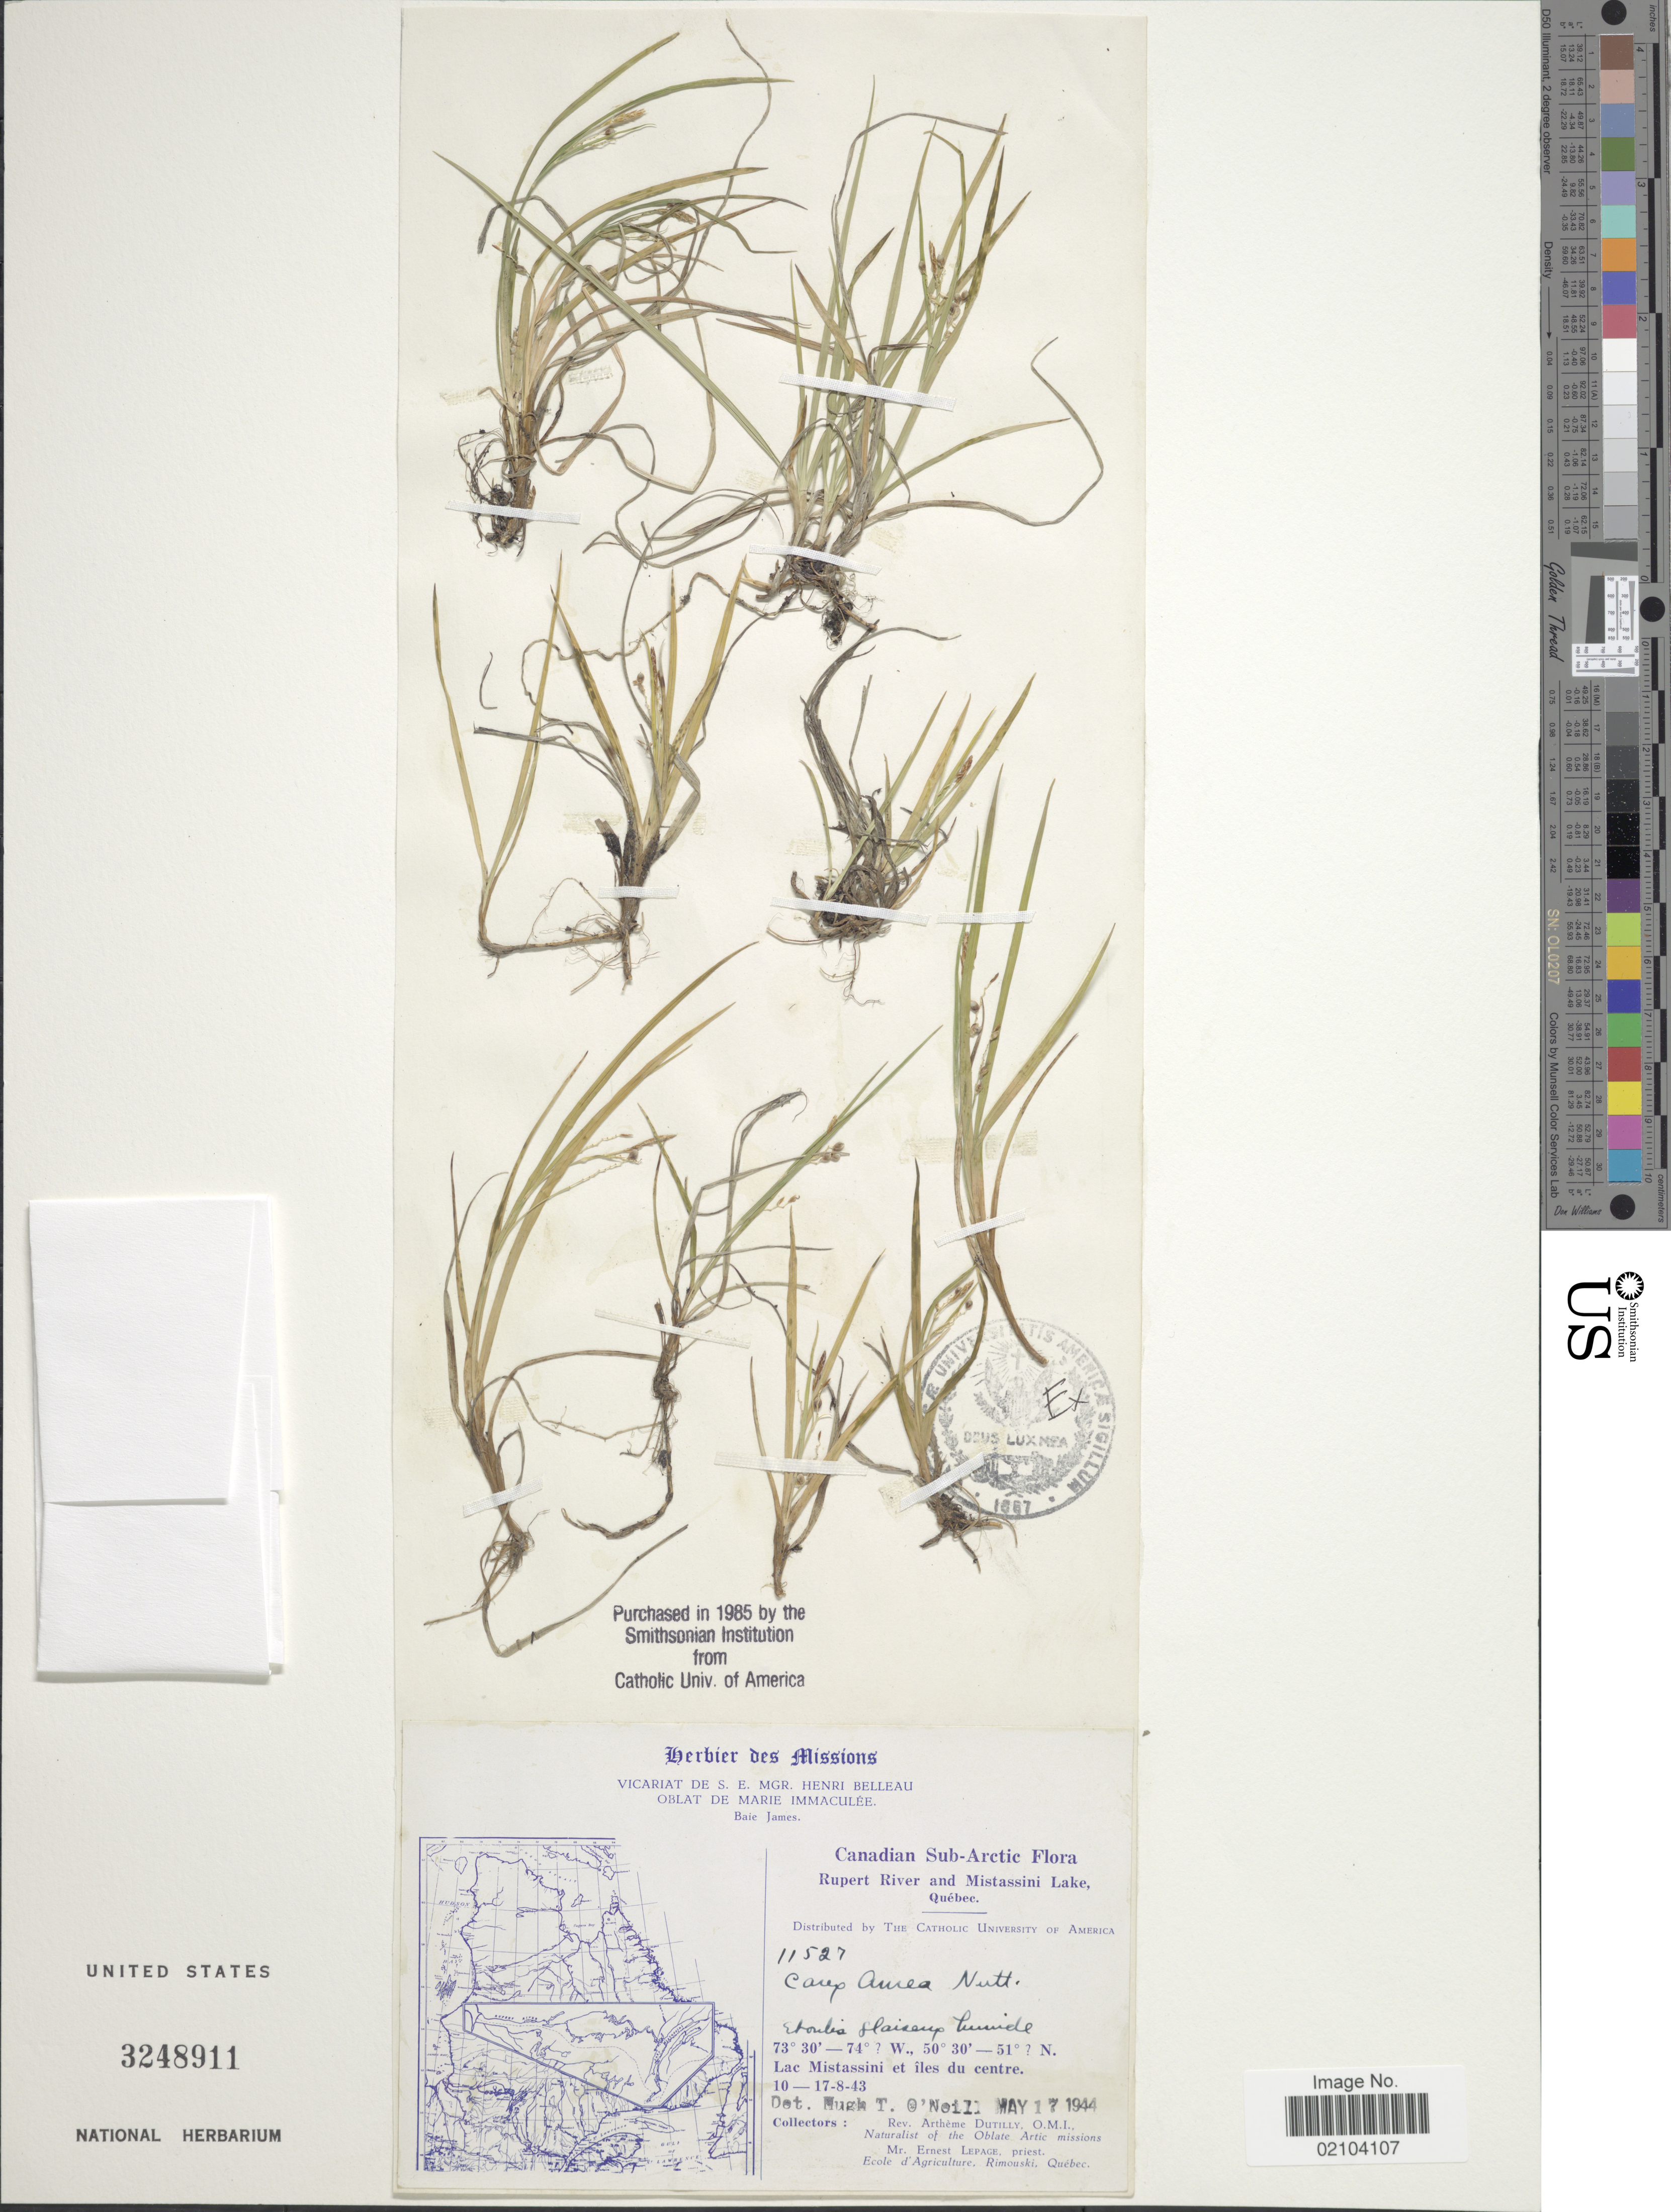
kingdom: Plantae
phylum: Tracheophyta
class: Liliopsida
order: Poales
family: Cyperaceae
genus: Carex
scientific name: Carex aurea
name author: Nutt.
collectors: A. Dutilly & E. Lepage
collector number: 11527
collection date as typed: Transcribed d/m/y: 10/8/43 to 17/8/43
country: Canada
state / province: Quebec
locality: Canadian Sub-Arctic. Rupert River and Mistassini Lake. Lac Mistassini et iles du centre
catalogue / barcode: US 3248911